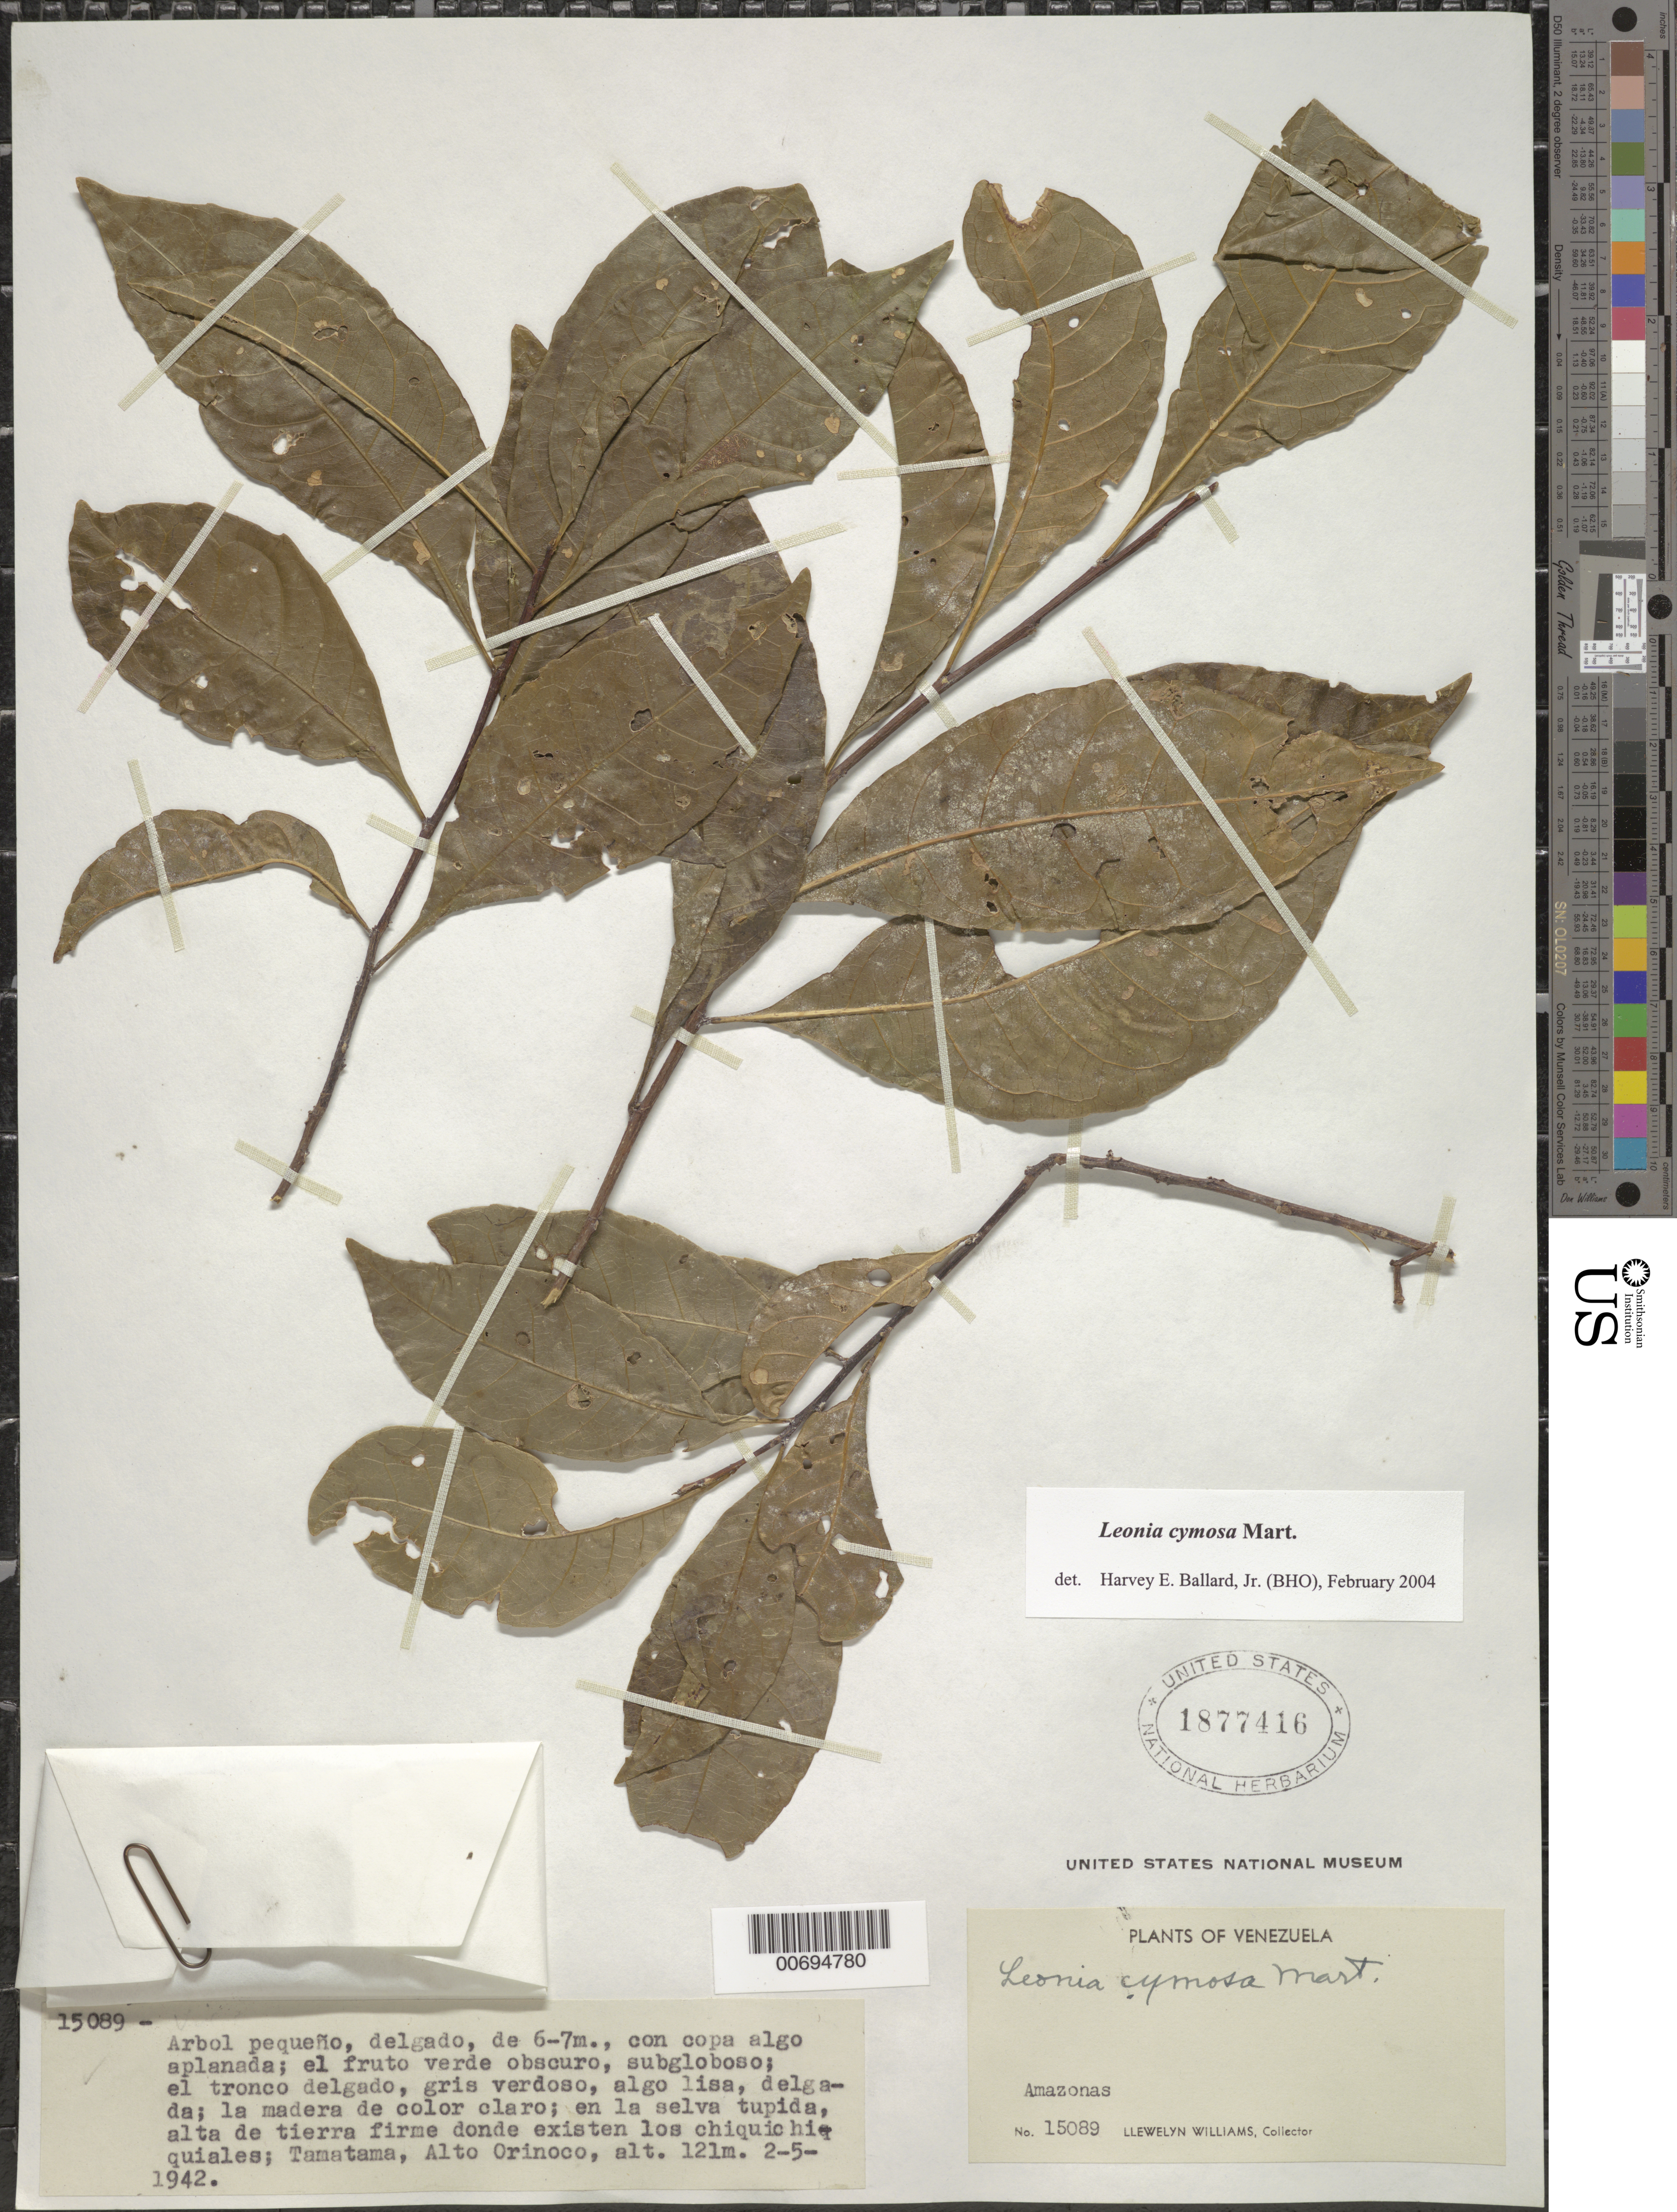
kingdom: Plantae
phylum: Tracheophyta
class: Magnoliopsida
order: Malpighiales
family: Violaceae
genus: Leonia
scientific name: Leonia cymosa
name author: Mart.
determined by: Ballard, Harvey E.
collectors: Ll. Williams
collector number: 15089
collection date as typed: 2-May-42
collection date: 1942-05-02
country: Venezuela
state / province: Amazonas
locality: Tamatama, Río Orinoco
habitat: Selva tupida, alta de tierra firme donde existen los chiquichiquiales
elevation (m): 121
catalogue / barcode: US 1877416